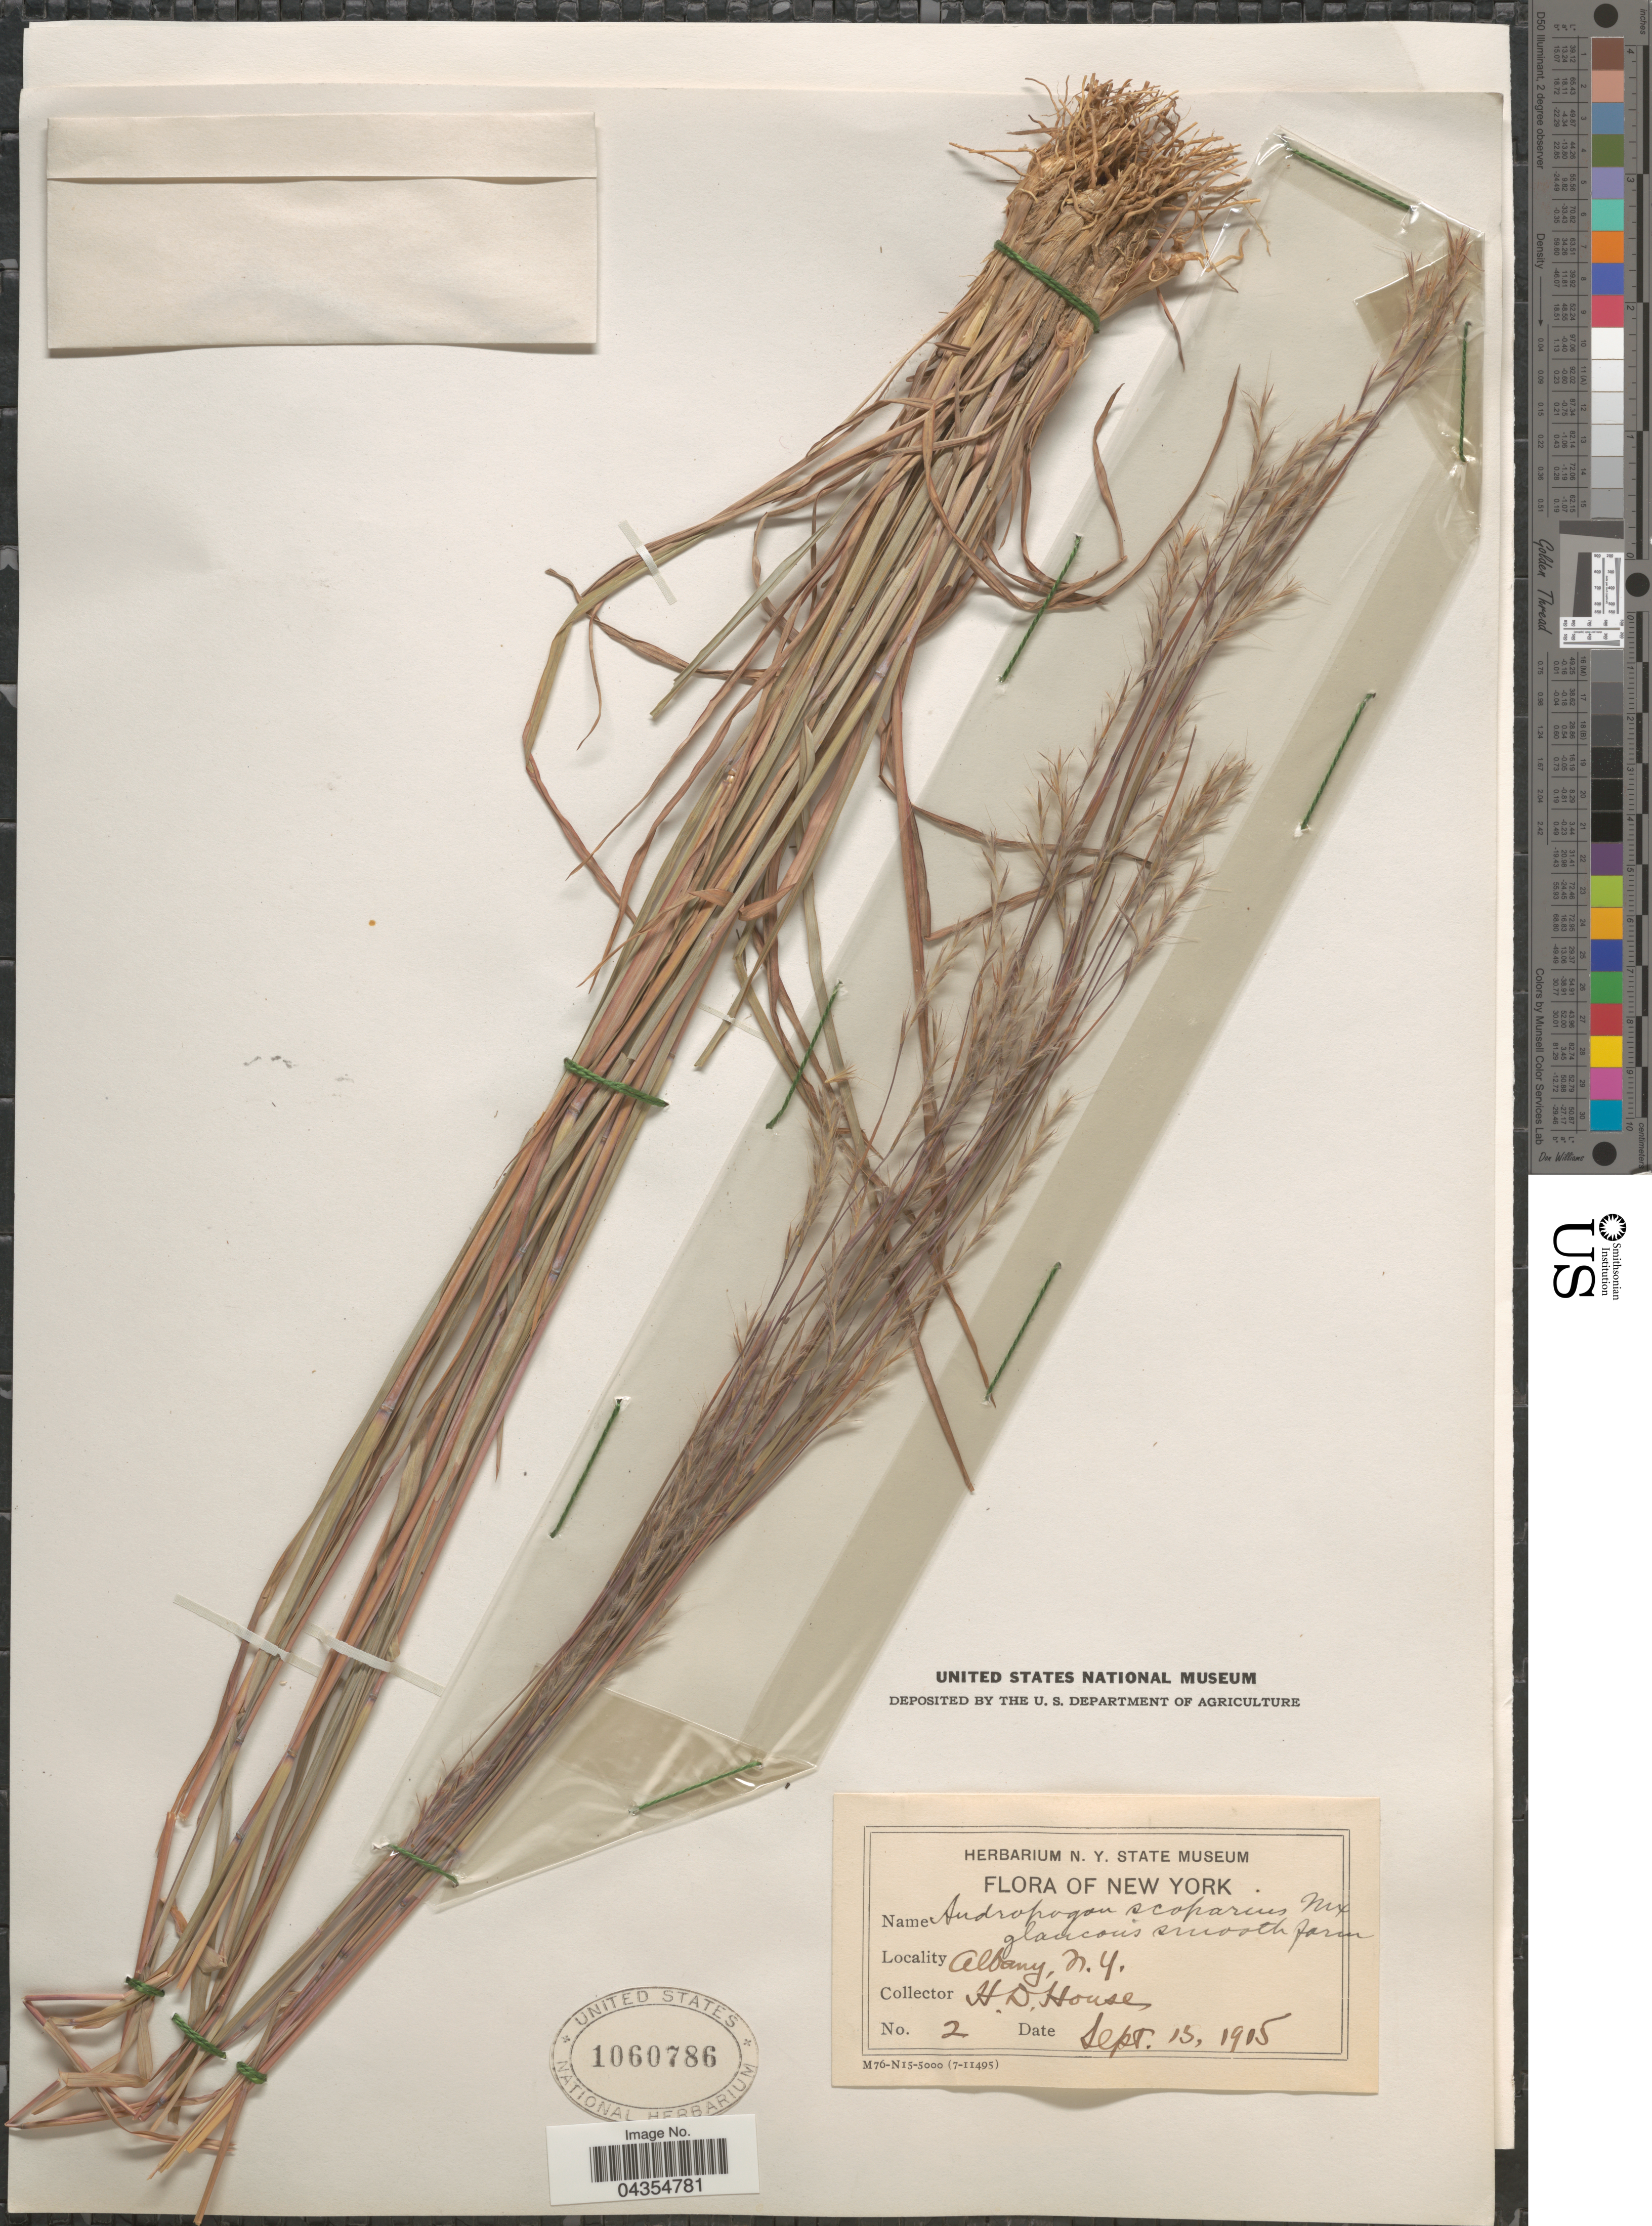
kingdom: Plantae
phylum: Tracheophyta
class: Liliopsida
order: Poales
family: Poaceae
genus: Schizachyrium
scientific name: Schizachyrium sanguineum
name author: (Retz.) Alston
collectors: H. D. House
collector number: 2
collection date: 1915-09-15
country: United States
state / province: New York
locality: Albany.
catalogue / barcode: US 1060786